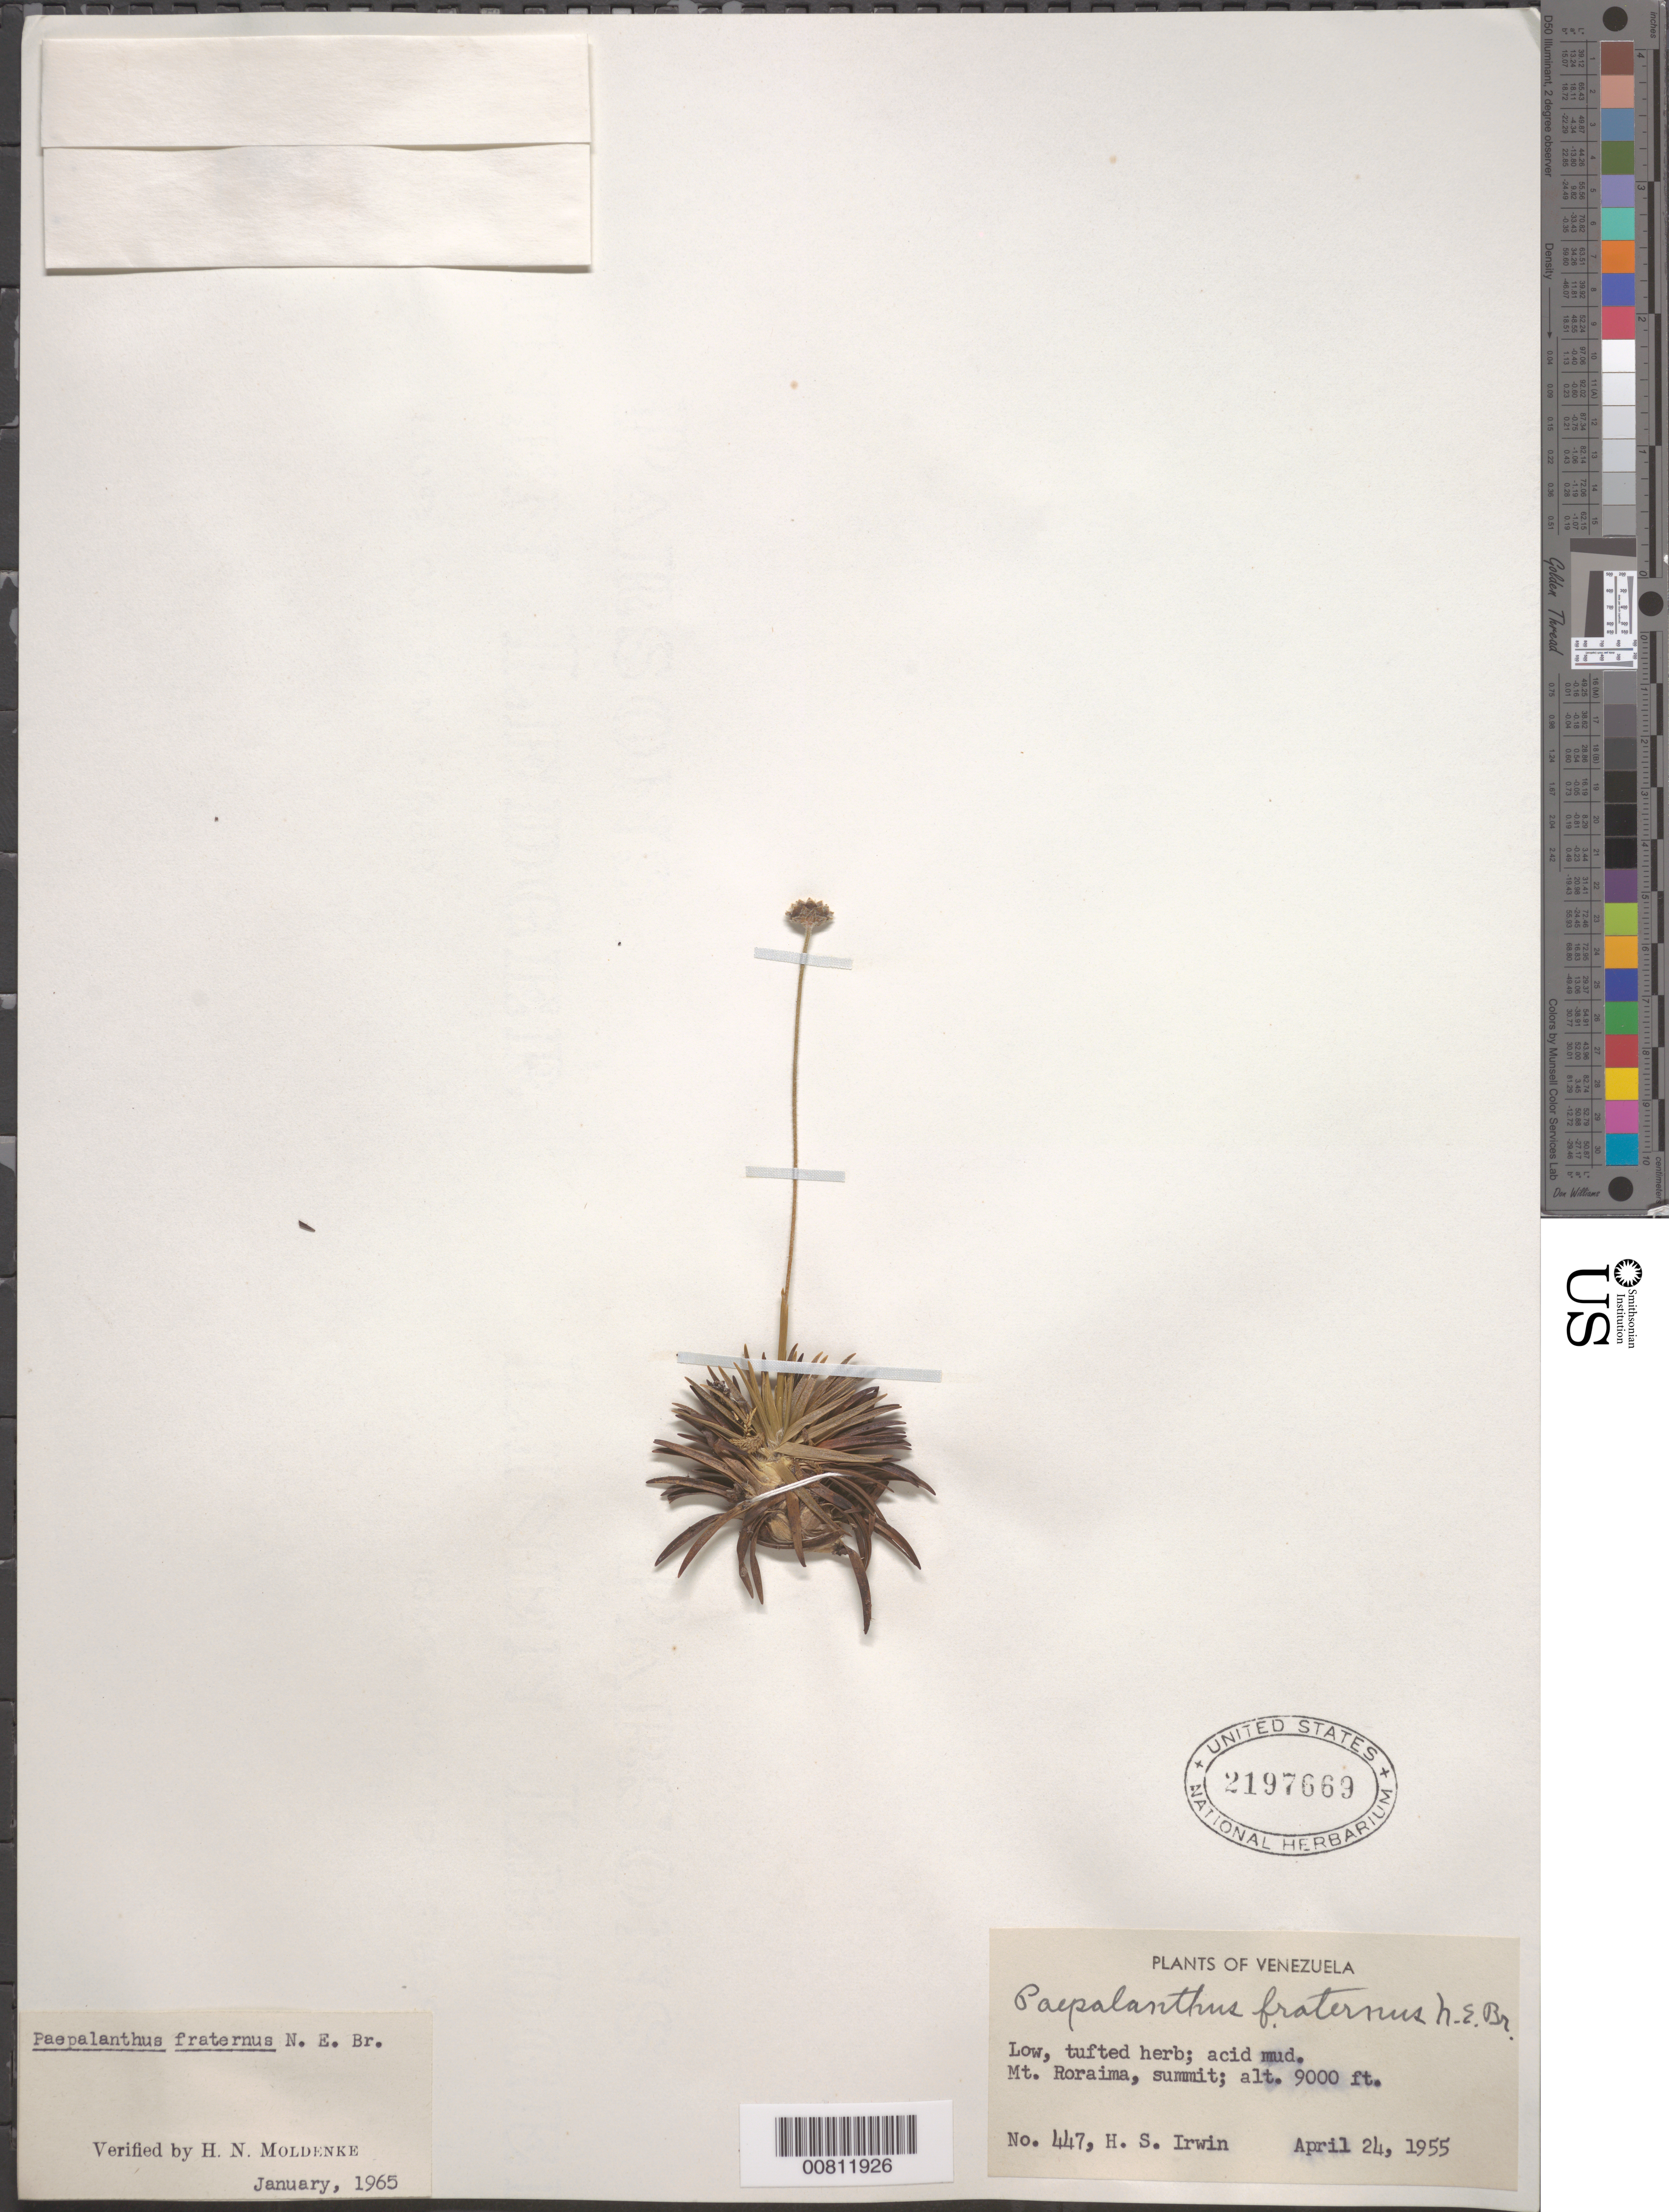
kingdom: Plantae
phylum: Tracheophyta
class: Liliopsida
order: Poales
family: Eriocaulaceae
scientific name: Monosperma fraterna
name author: (N.E. Br.) Andrino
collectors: H. Irwin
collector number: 447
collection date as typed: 24-Apr-55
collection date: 1955-04-24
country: Venezuela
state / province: Bolívar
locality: Mt. Roraima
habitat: Summit; acid mud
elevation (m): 2134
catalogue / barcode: US 2197669